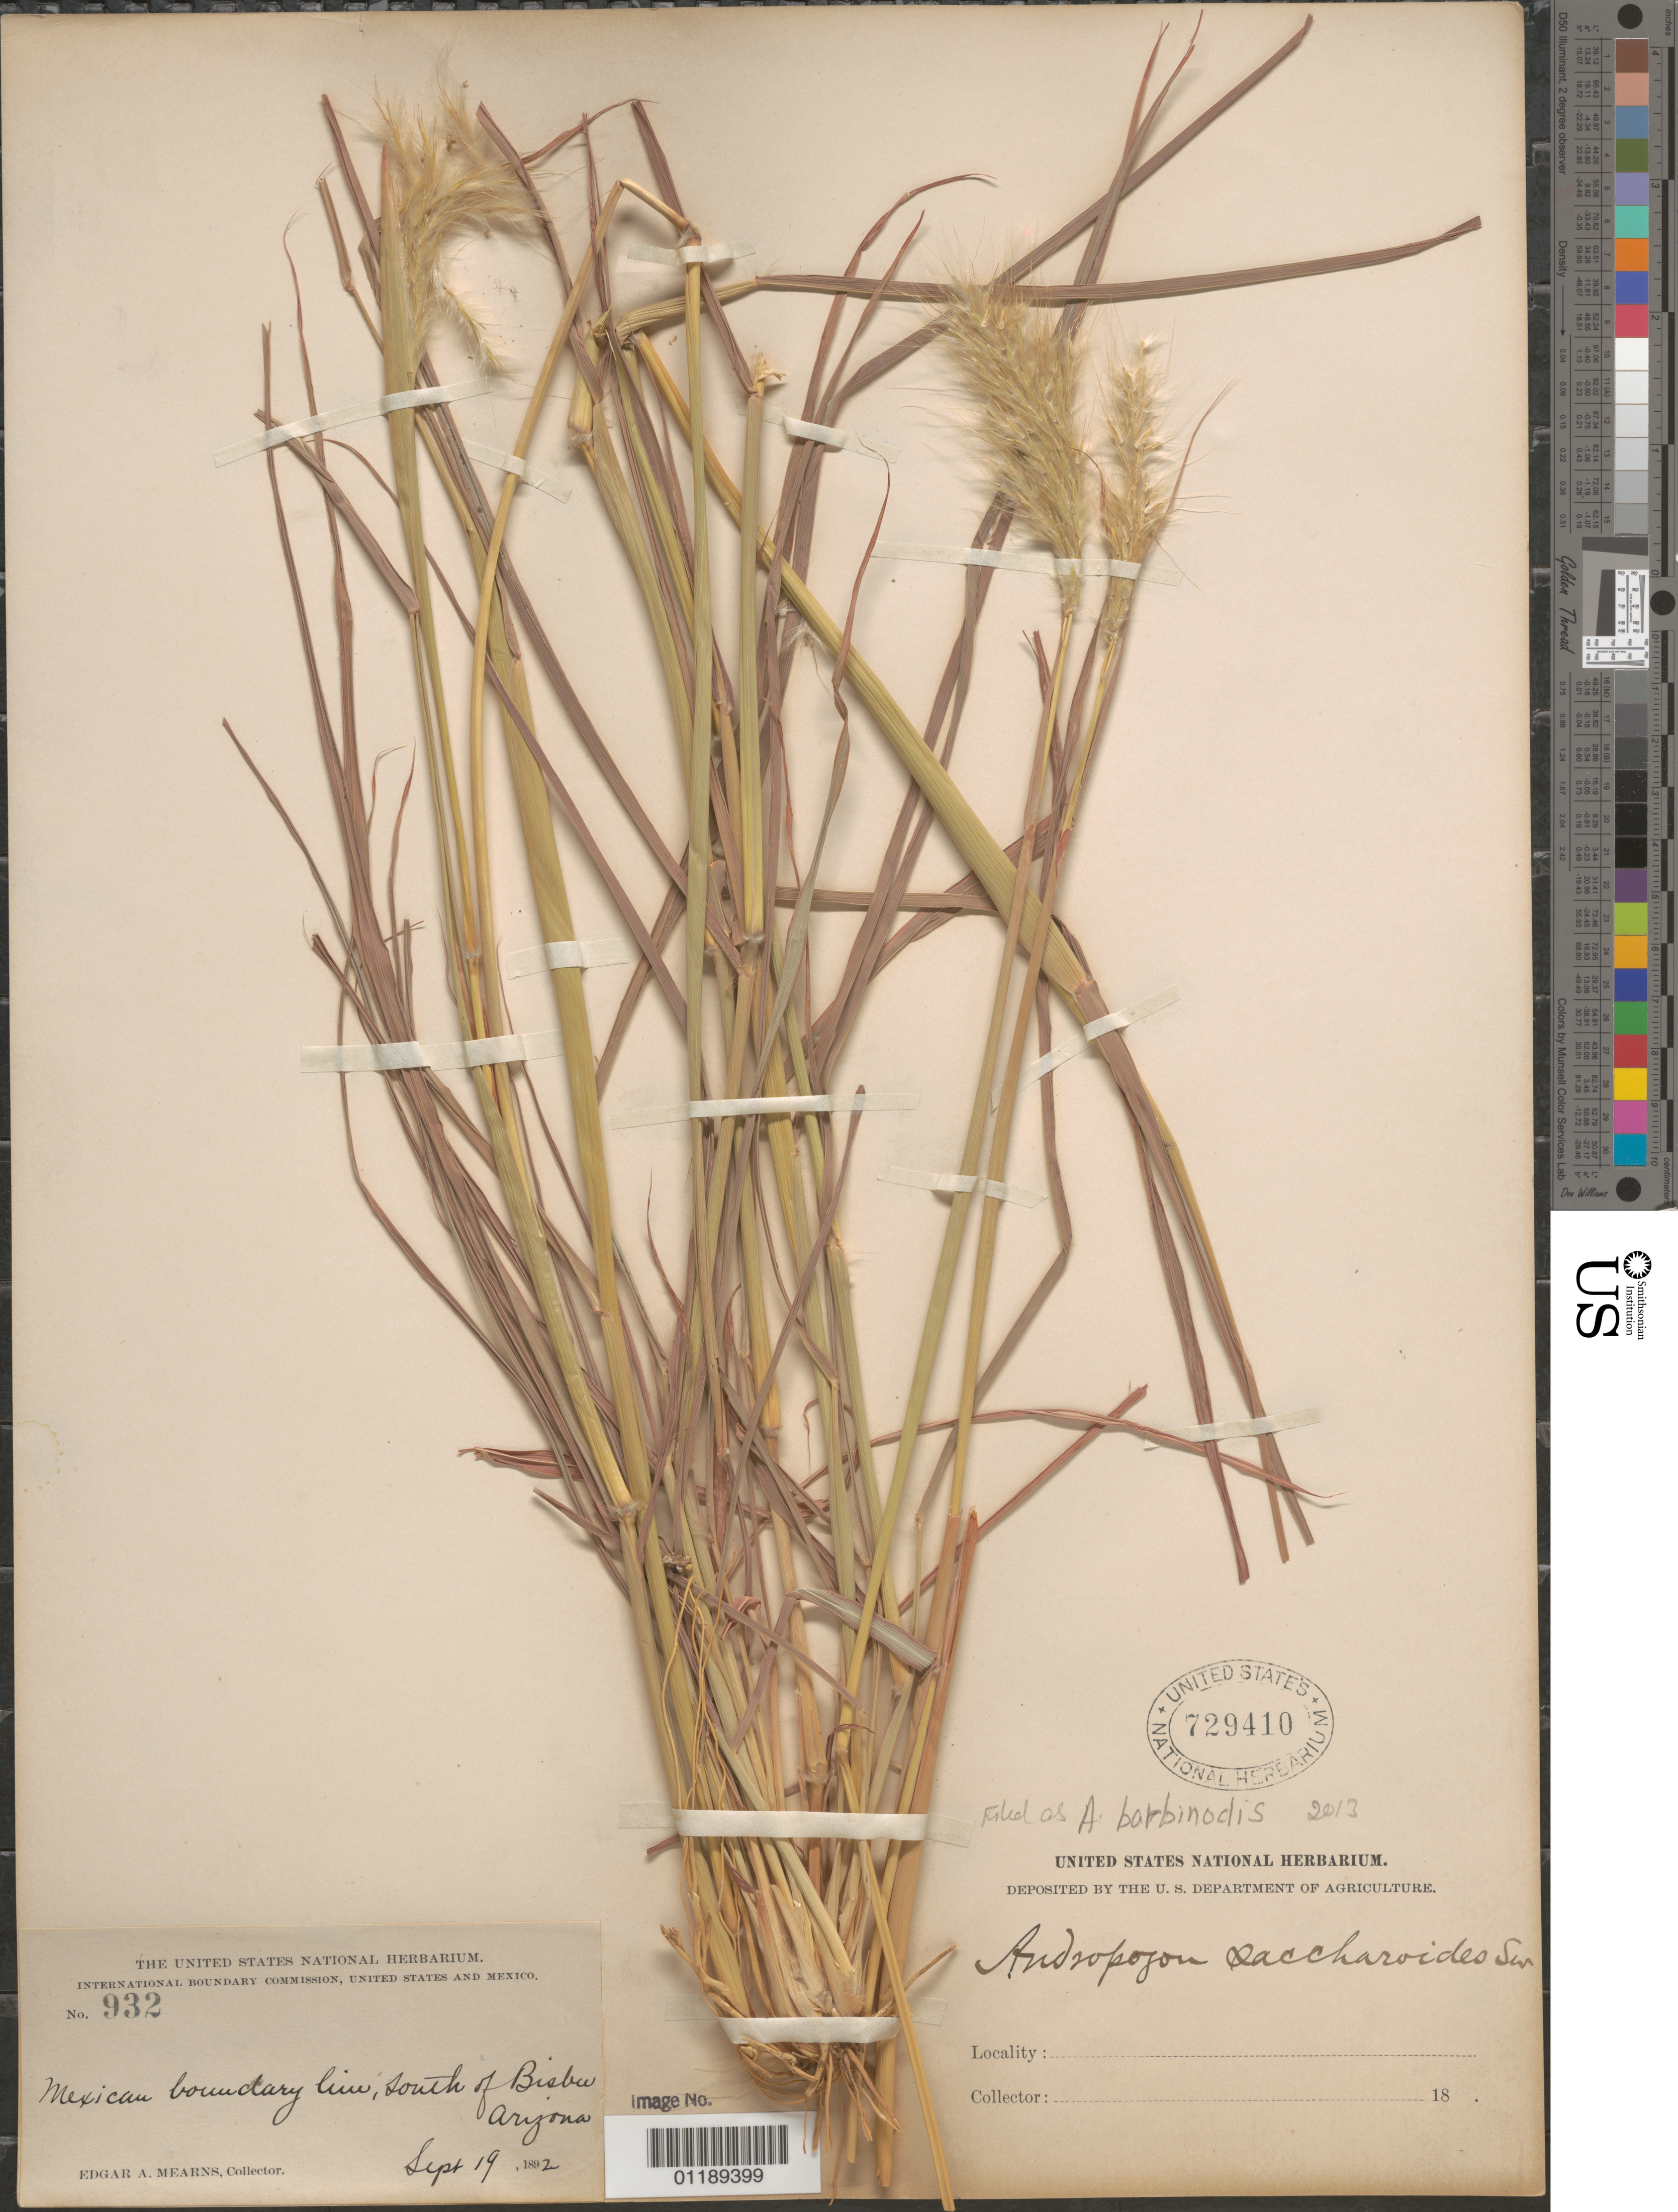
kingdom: Plantae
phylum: Tracheophyta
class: Liliopsida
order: Poales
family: Poaceae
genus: Andropogon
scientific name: Andropogon barbinodis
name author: Lag.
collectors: E. A. Mearns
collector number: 932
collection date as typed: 19 Sep 1892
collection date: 1892-09-19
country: United States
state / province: Arizona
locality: Mexican Boundary Line, S of Bisbee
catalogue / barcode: US 729410